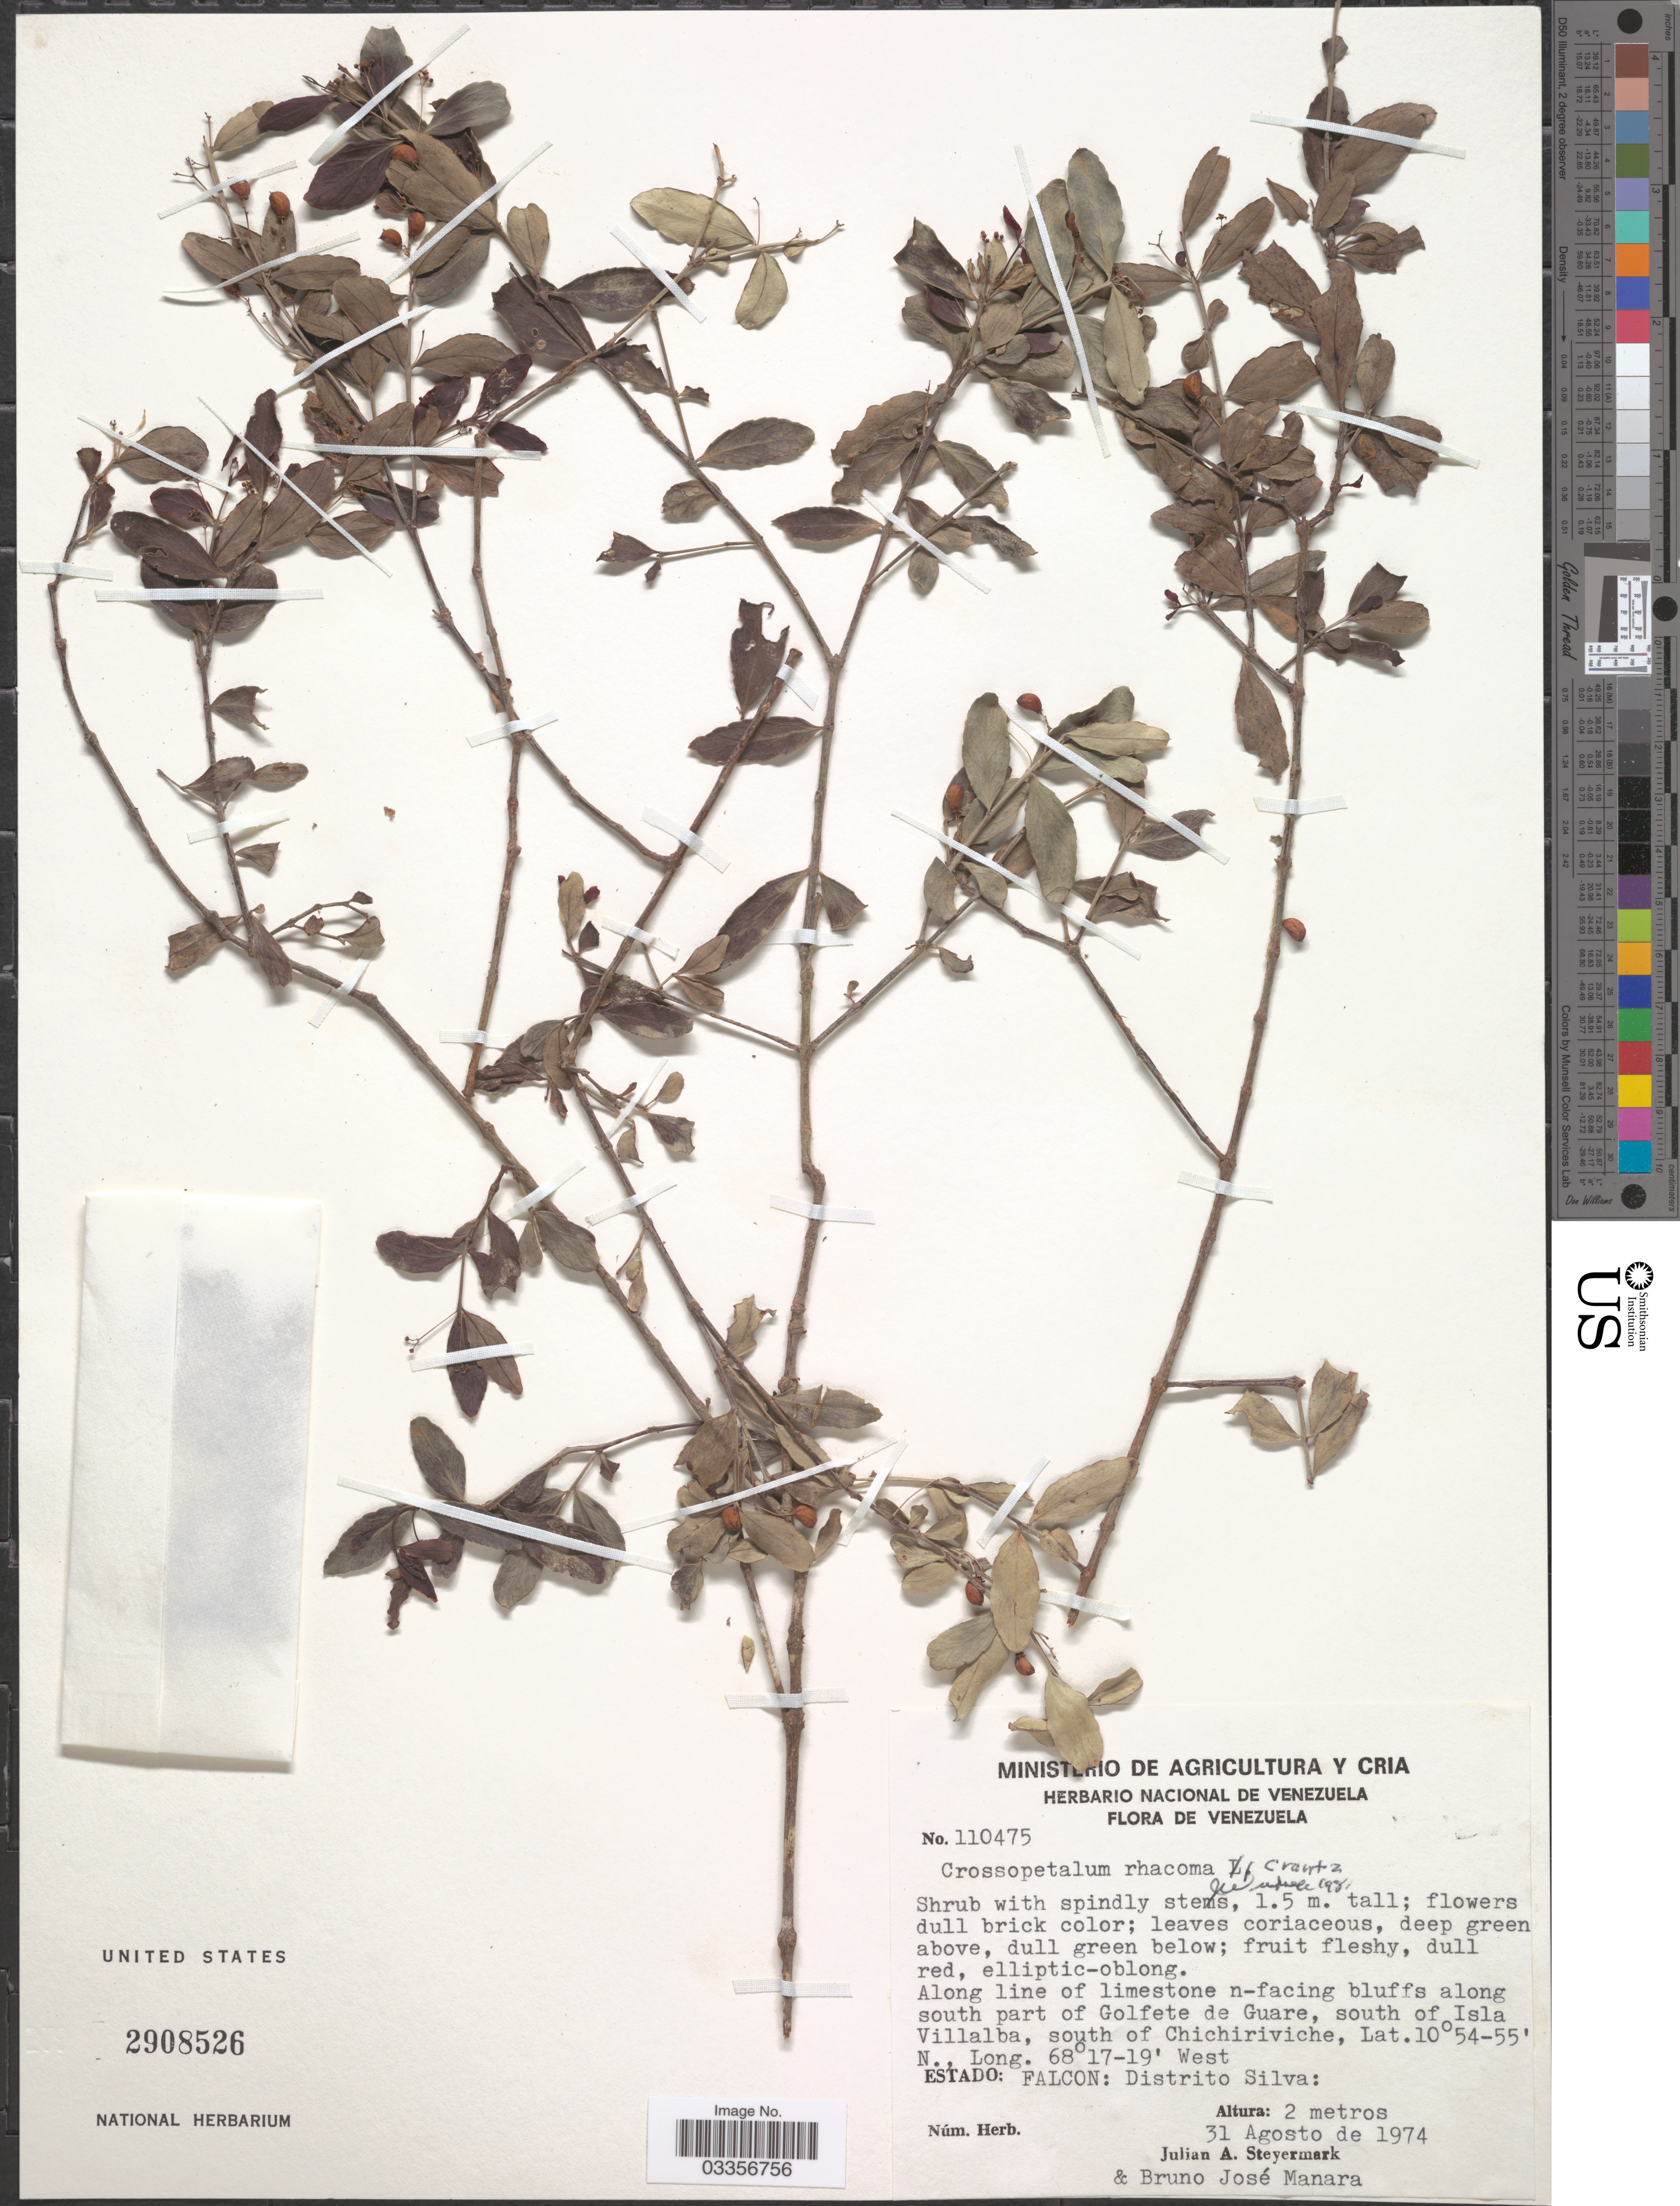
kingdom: Plantae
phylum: Tracheophyta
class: Magnoliopsida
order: Celastrales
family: Celastraceae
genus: Crossopetalum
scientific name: Crossopetalum rhacoma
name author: Crantz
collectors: J. Steyermark & B. Manara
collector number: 110475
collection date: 1974-08-31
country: Venezuela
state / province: Falcón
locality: Along line of limestone n-facing bluffs along south part of Golfete de Guare, south of Isla Villalba, south of Chichiriviche, Estado: Falcon: Distrito Silva.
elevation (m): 2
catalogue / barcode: US 2908526